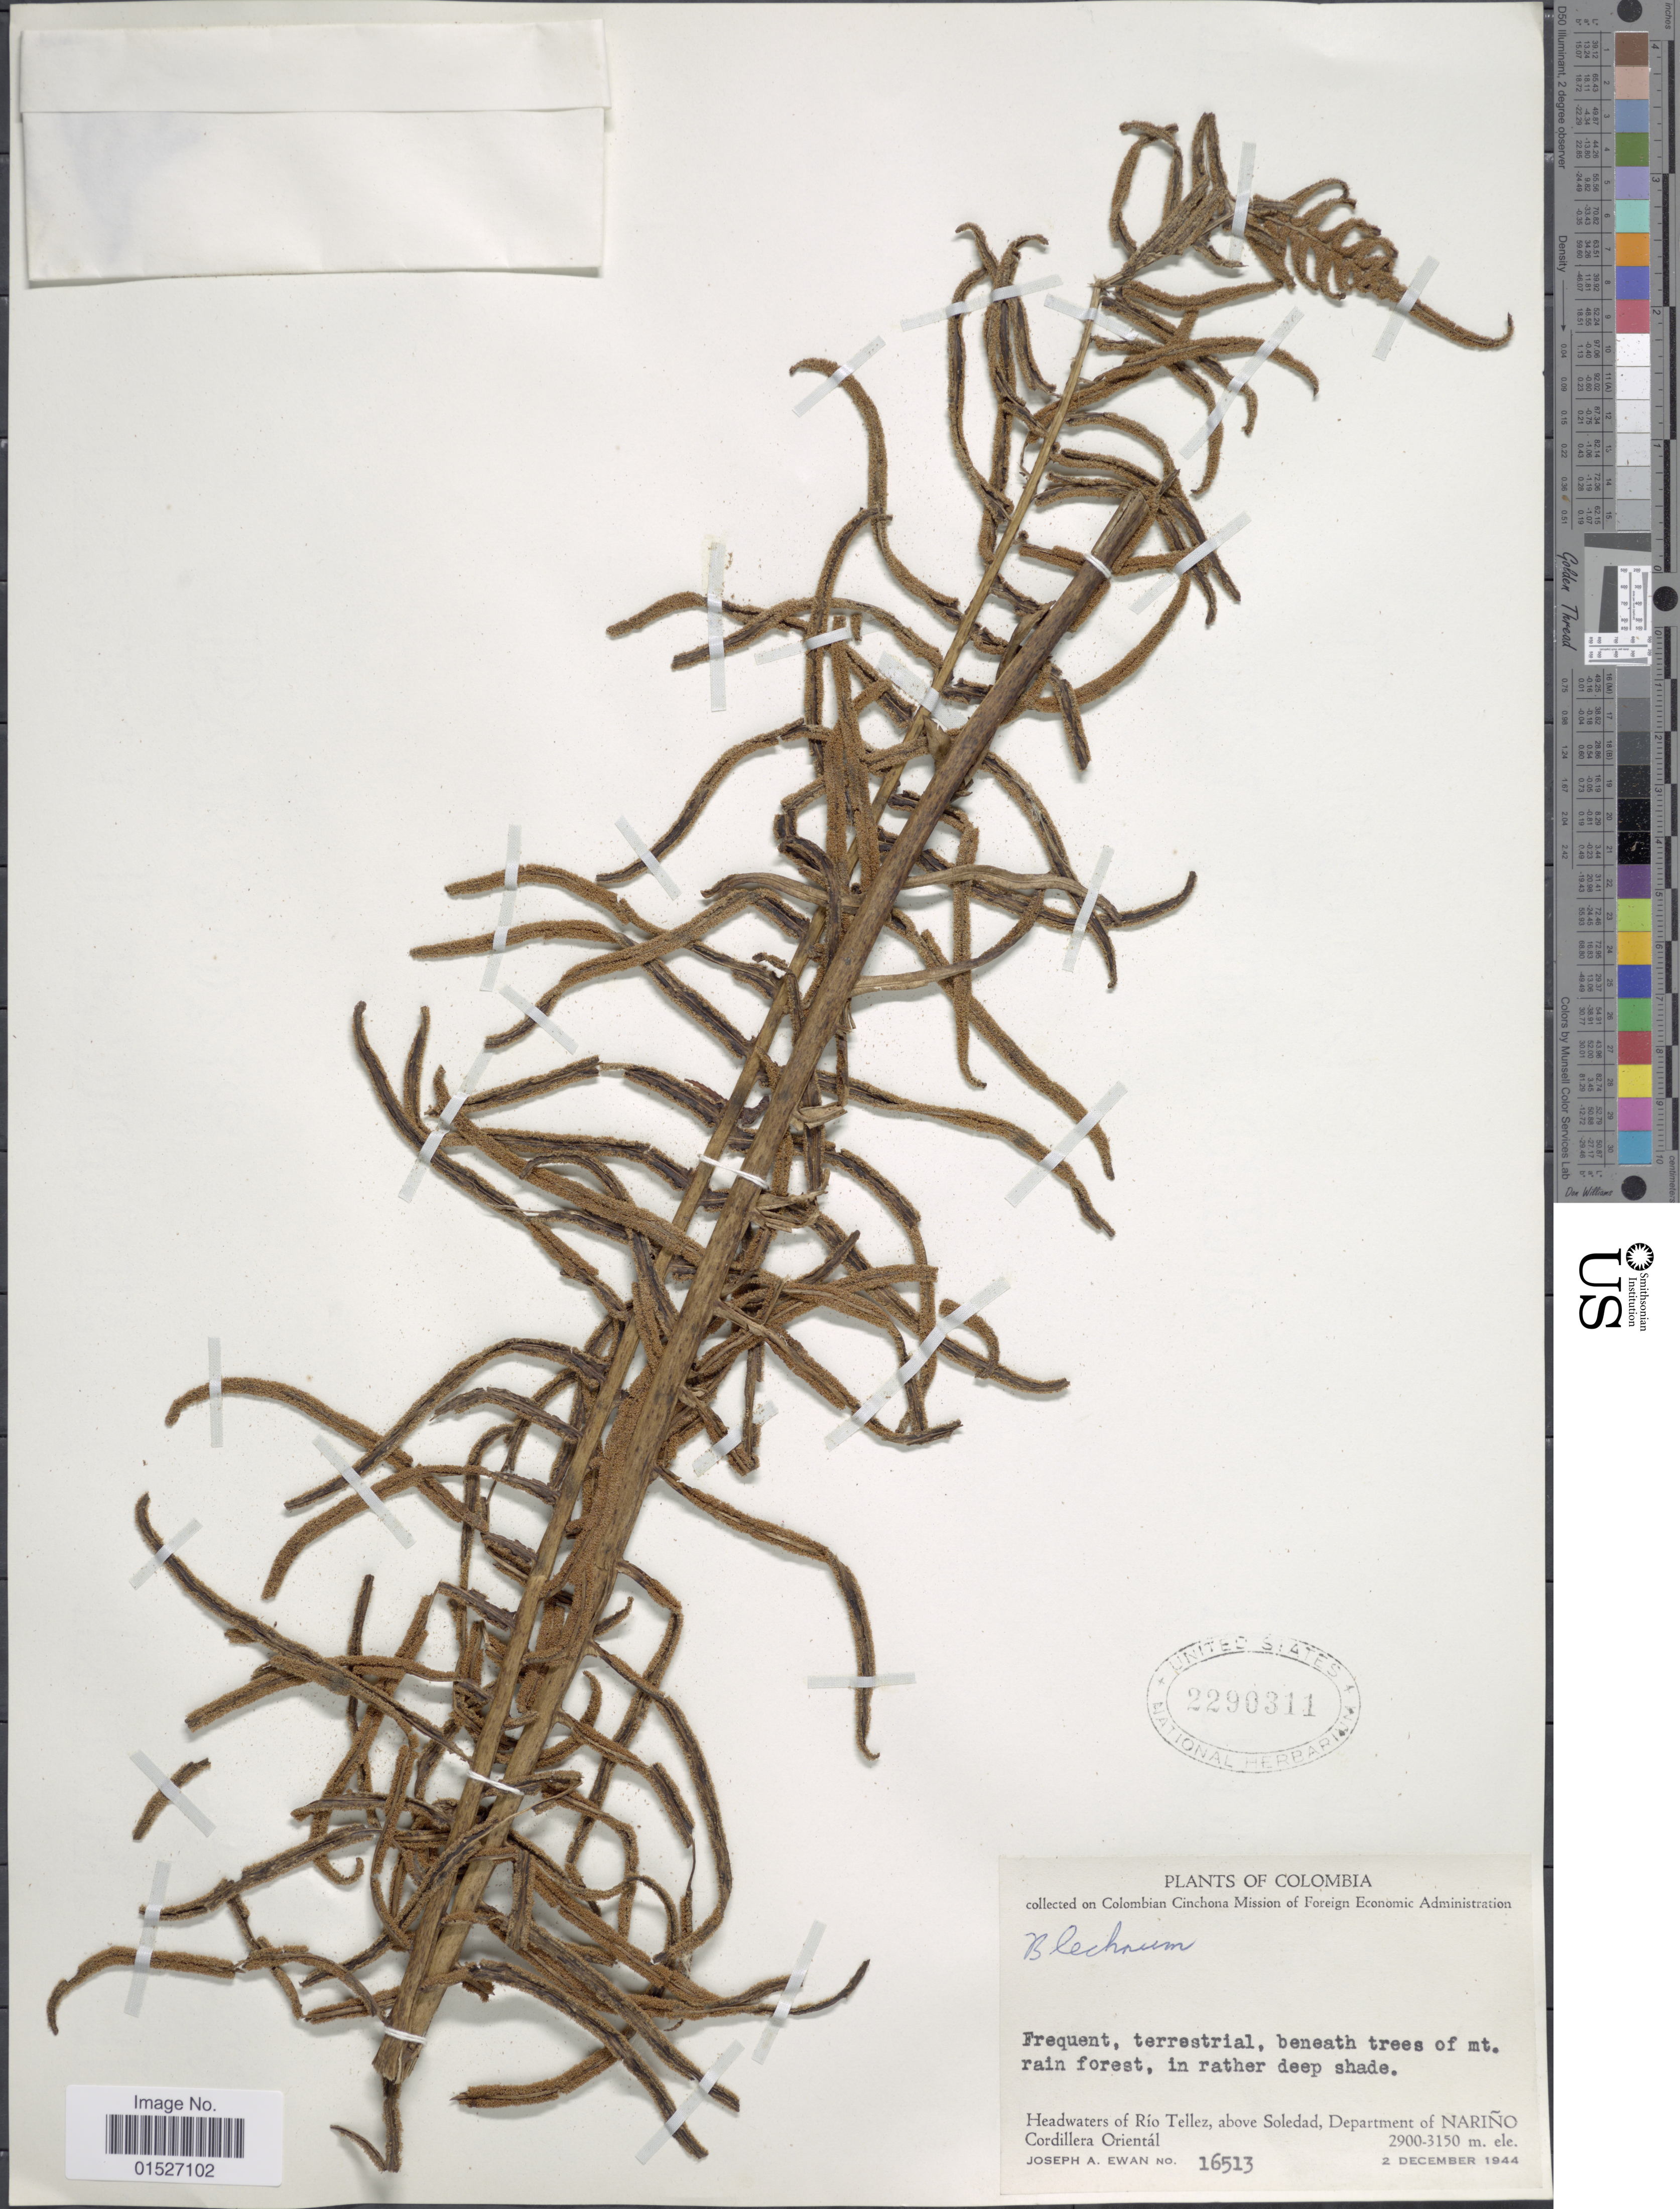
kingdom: Plantae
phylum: Tracheophyta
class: Polypodiopsida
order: Polypodiales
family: Blechnaceae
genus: Blechnum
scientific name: Blechnum sp.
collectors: J. A. Ewan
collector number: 16513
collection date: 1944-12-02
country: Colombia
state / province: Nariño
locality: Headwaters of Rio Tellezm above Soledad, Department of Narino. Cordillera Oriental.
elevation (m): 2900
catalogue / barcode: US 2290311